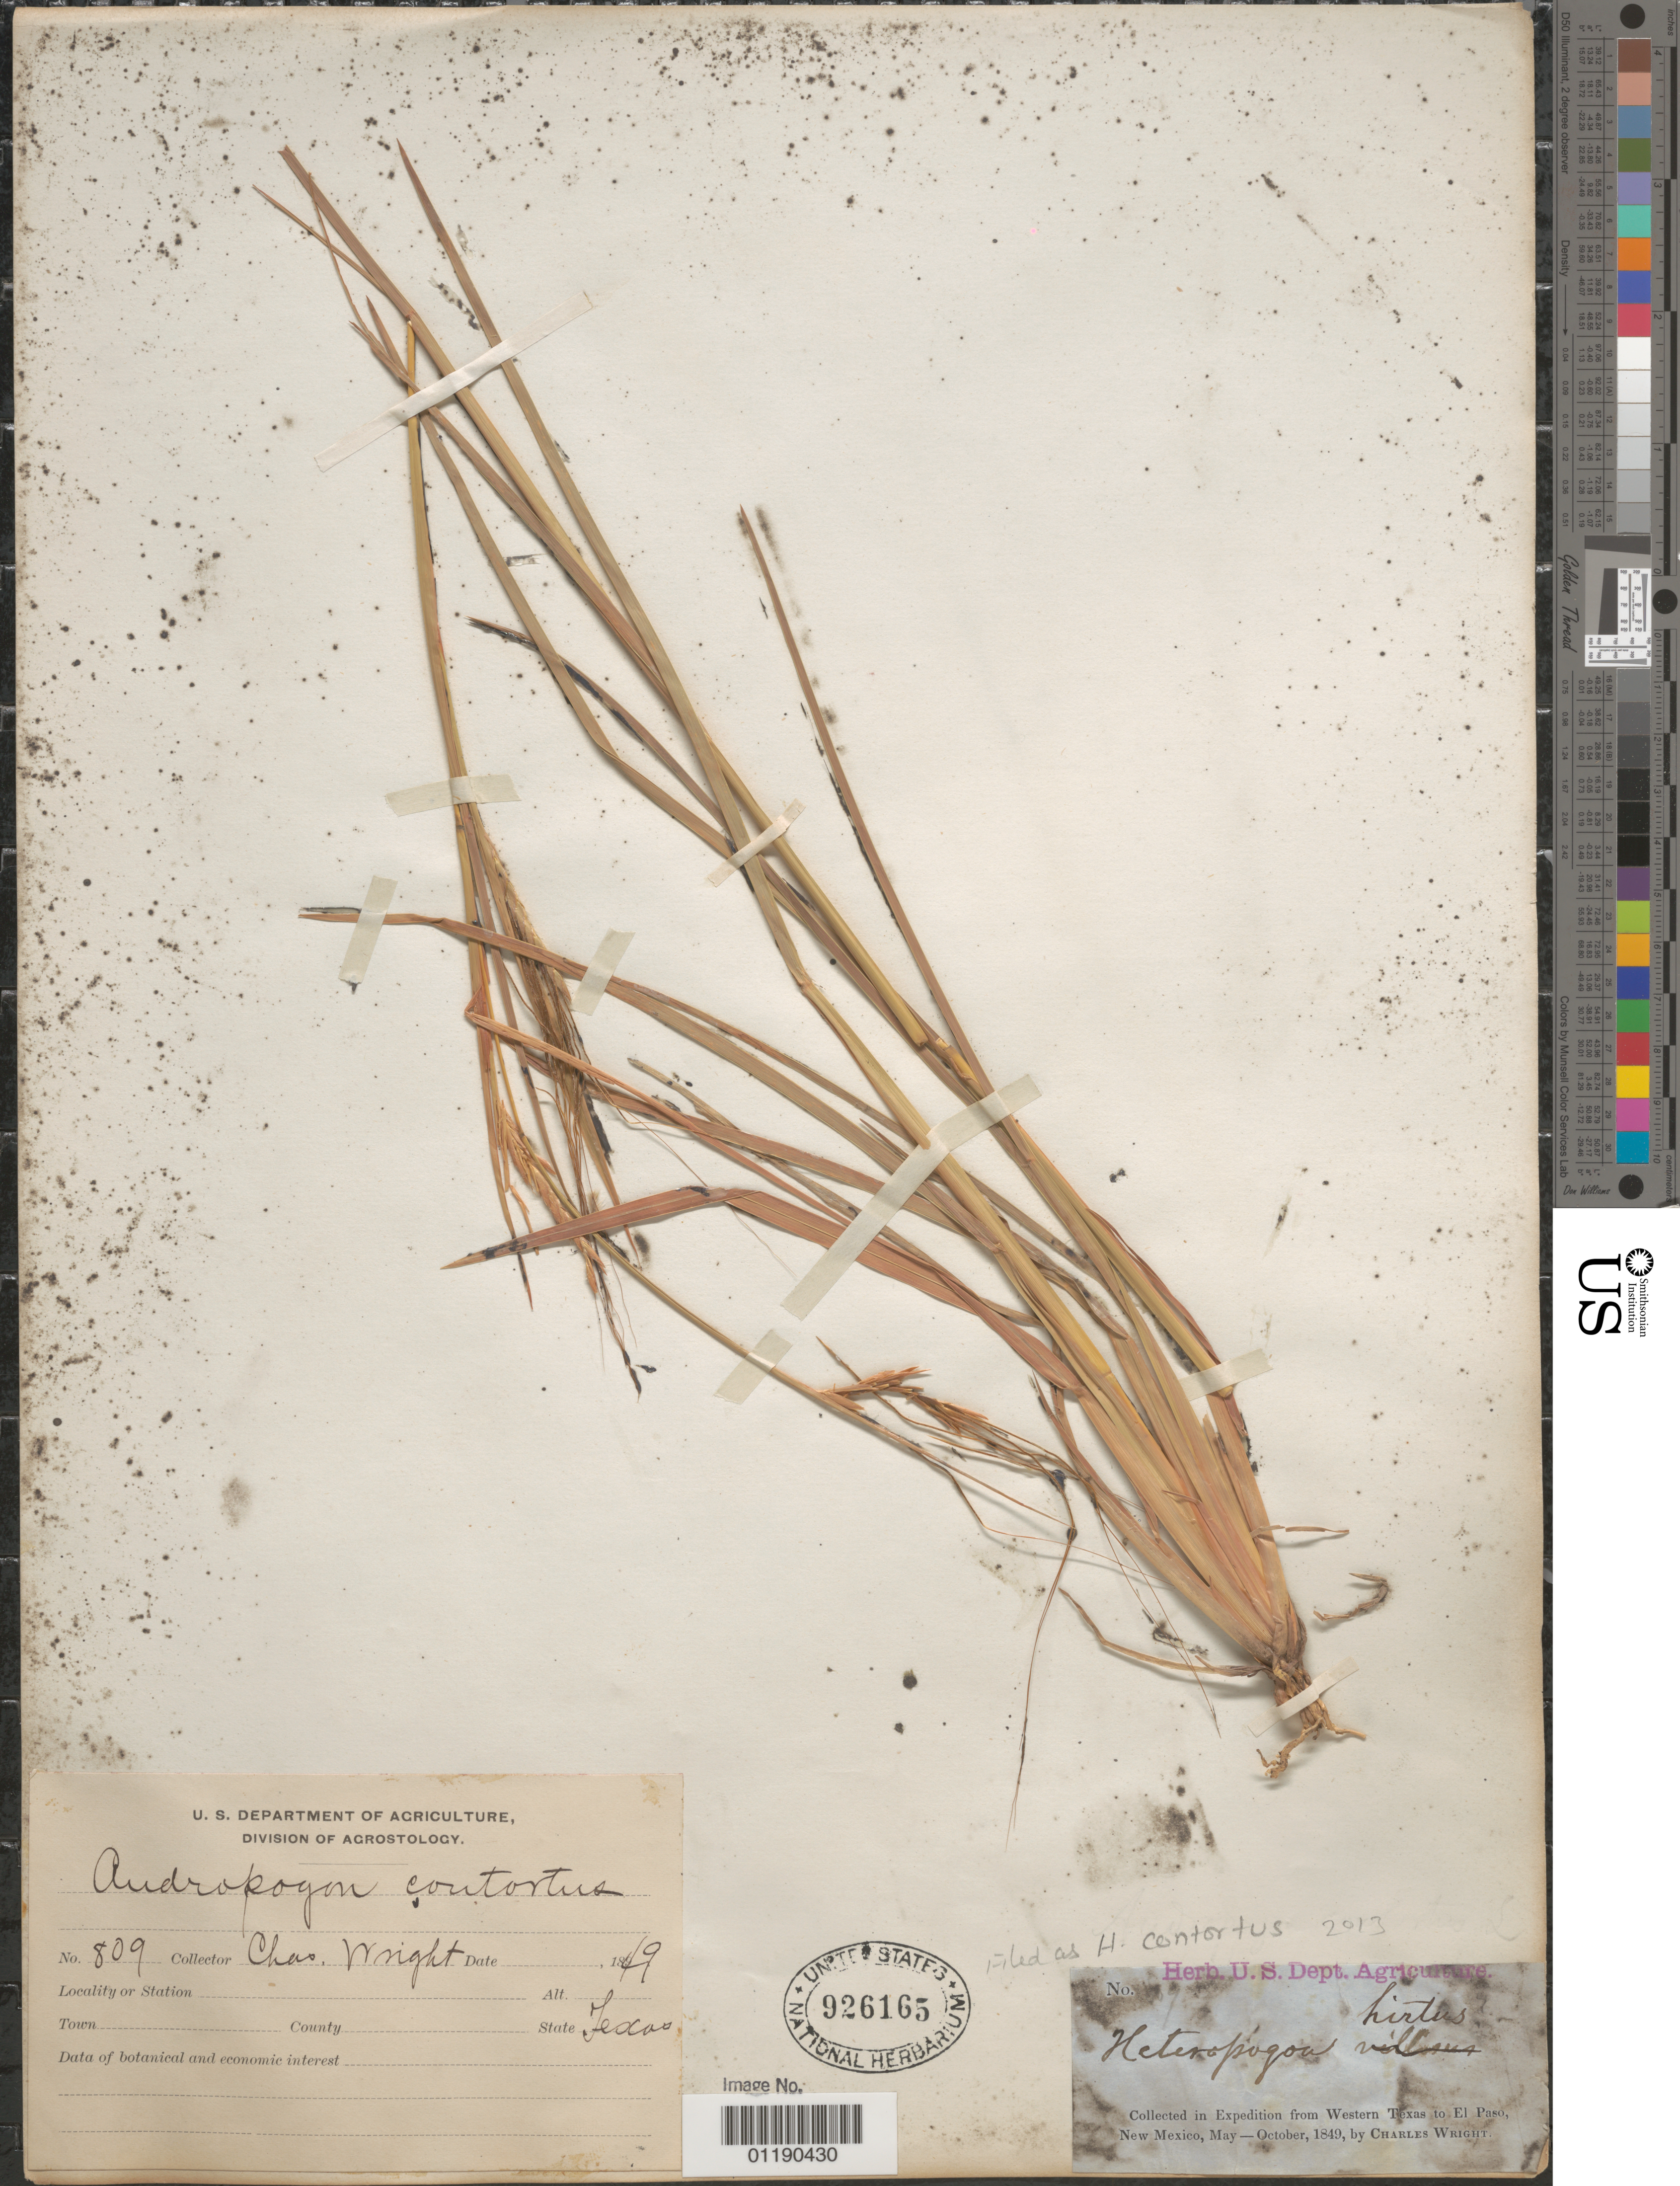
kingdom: Plantae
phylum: Tracheophyta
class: Liliopsida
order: Poales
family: Poaceae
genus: Heteropogon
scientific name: Heteropogon contortus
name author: (L.) P. Beauv. ex Roem. & Schult.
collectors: C. Wright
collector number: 809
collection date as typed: May 1849 to -- Oct 1849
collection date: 1849-05/1849-10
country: United States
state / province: New Mexico / Texas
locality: from Western Texas to El Paso, New Mexico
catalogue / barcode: US 926165